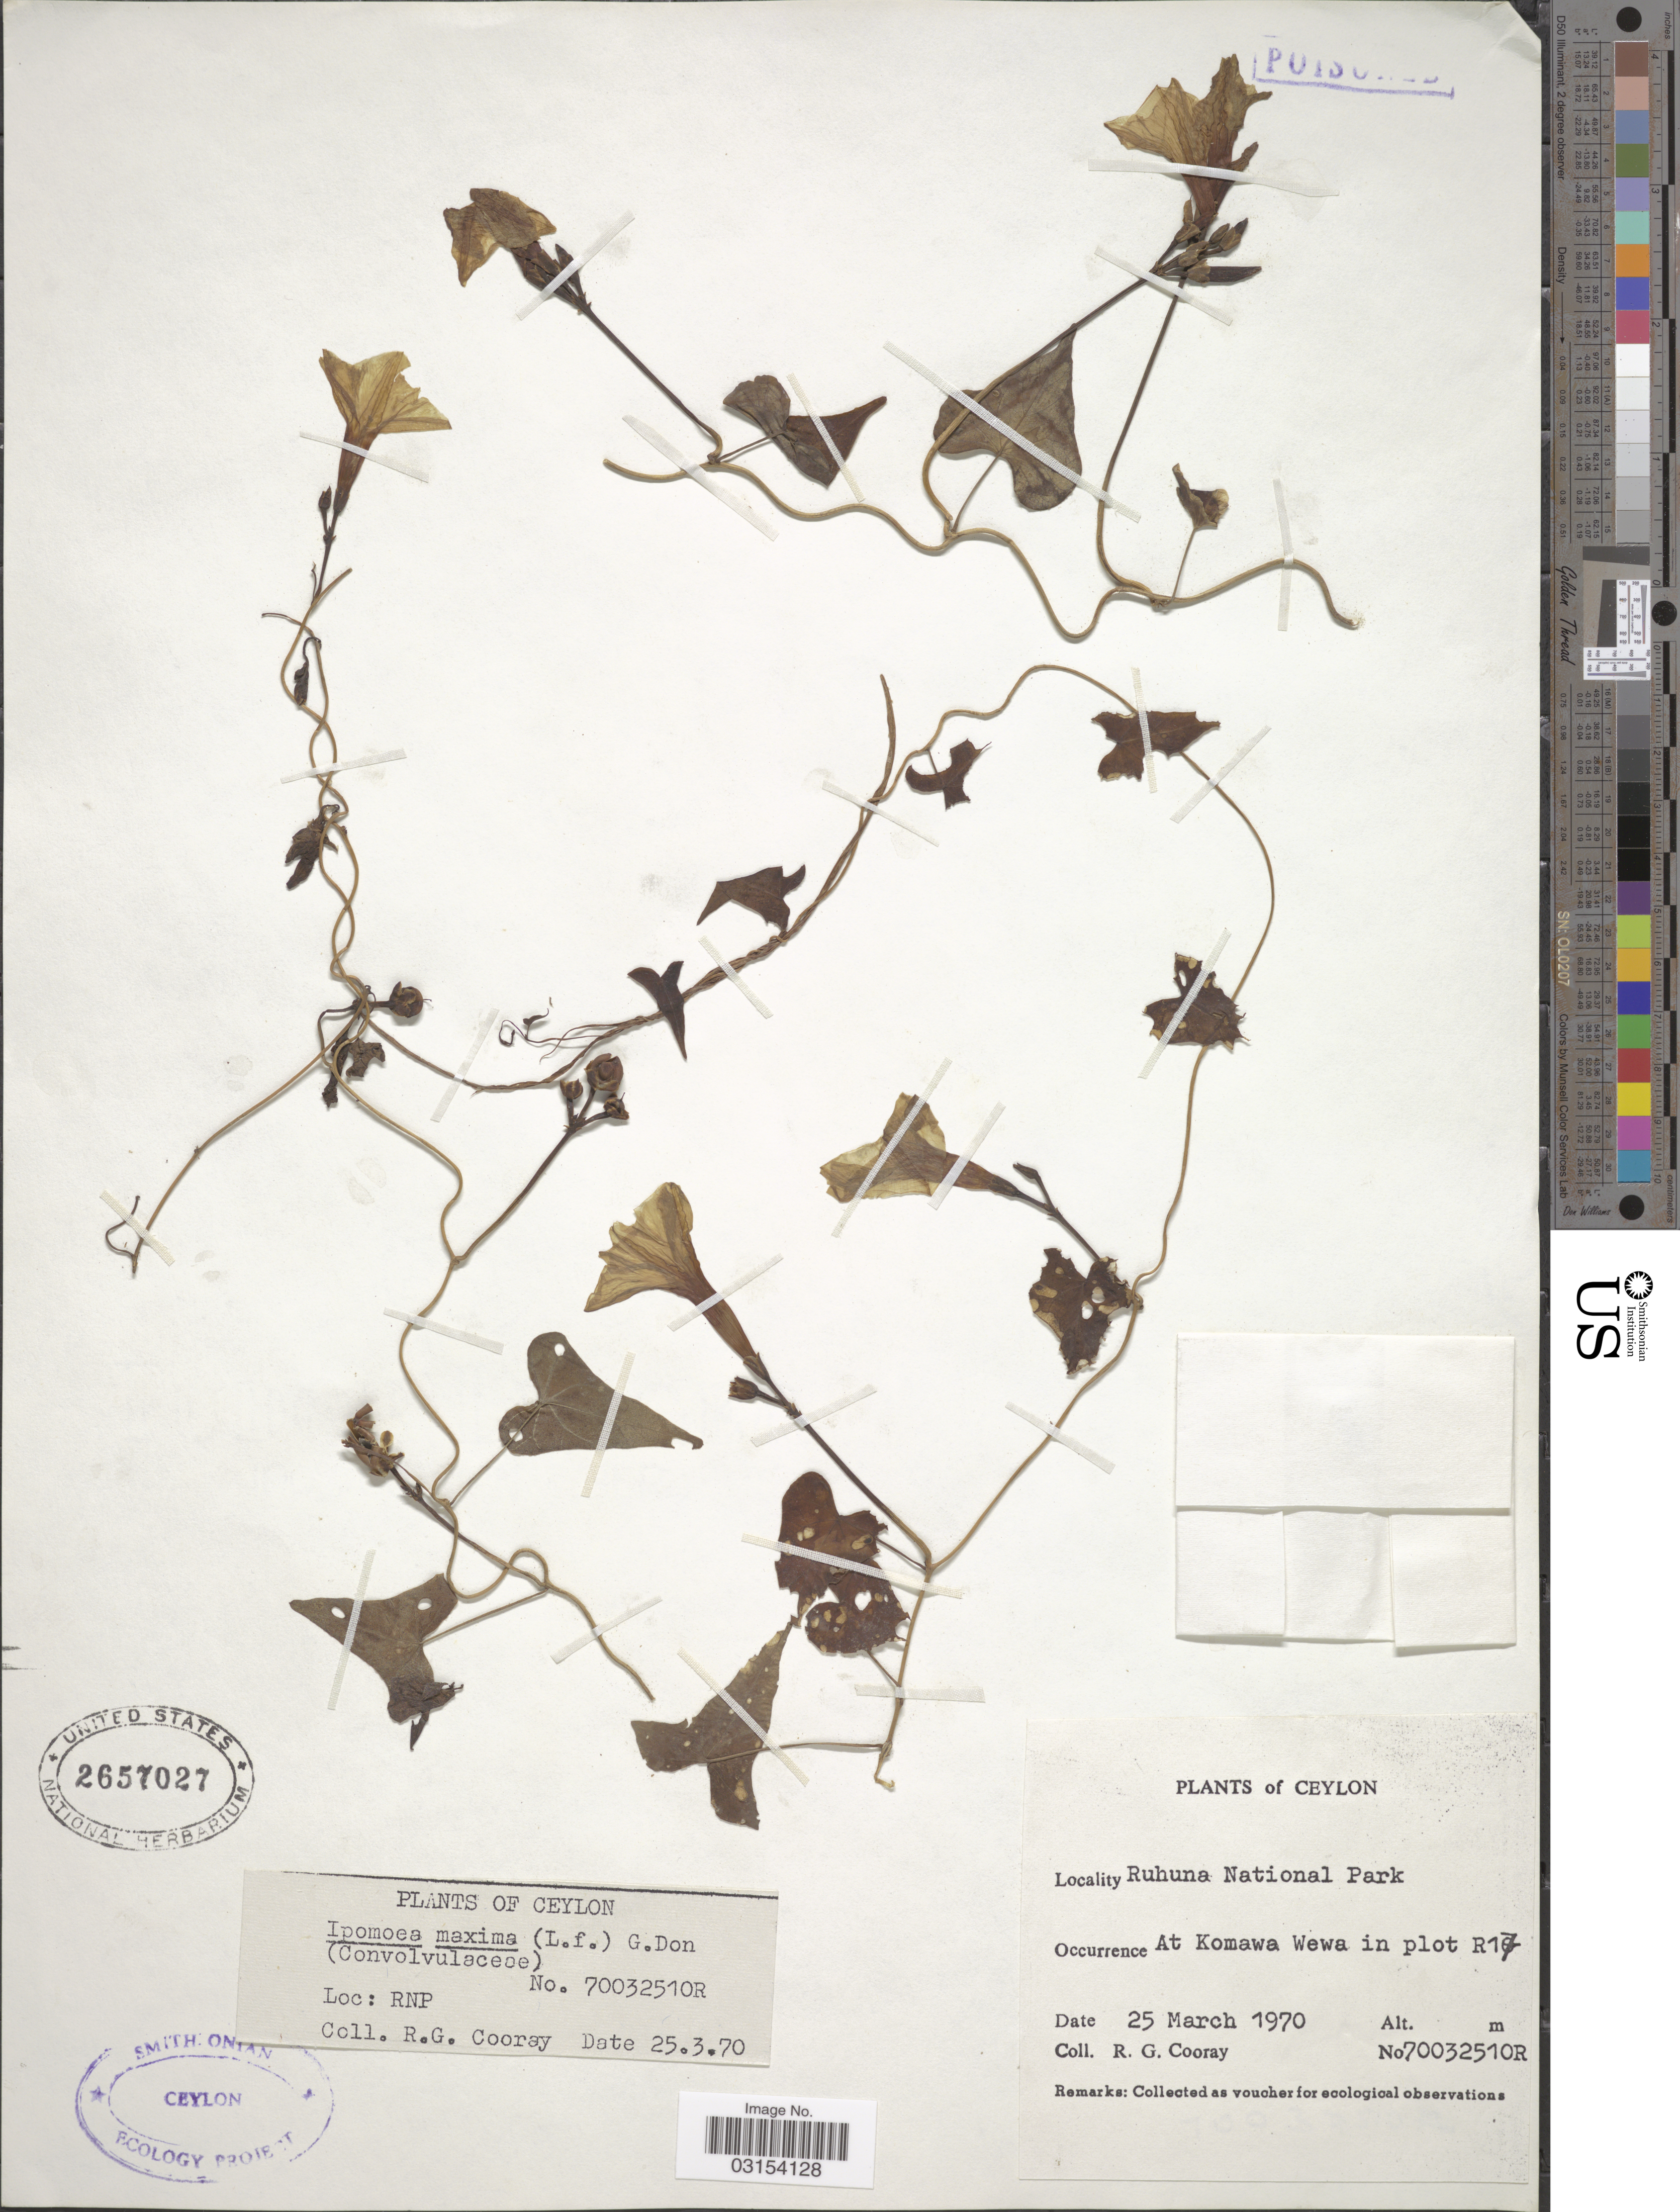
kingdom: Plantae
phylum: Tracheophyta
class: Magnoliopsida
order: Solanales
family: Convolvulaceae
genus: Ipomoea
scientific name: Ipomoea sepiaria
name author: Koenig ex Roxb.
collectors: R. Cooray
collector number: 70032510R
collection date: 1970-03-25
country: Sri Lanka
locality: Ceylon, Ruhuna National Park, At Komawa Wewa in plot R17.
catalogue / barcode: US 2657027